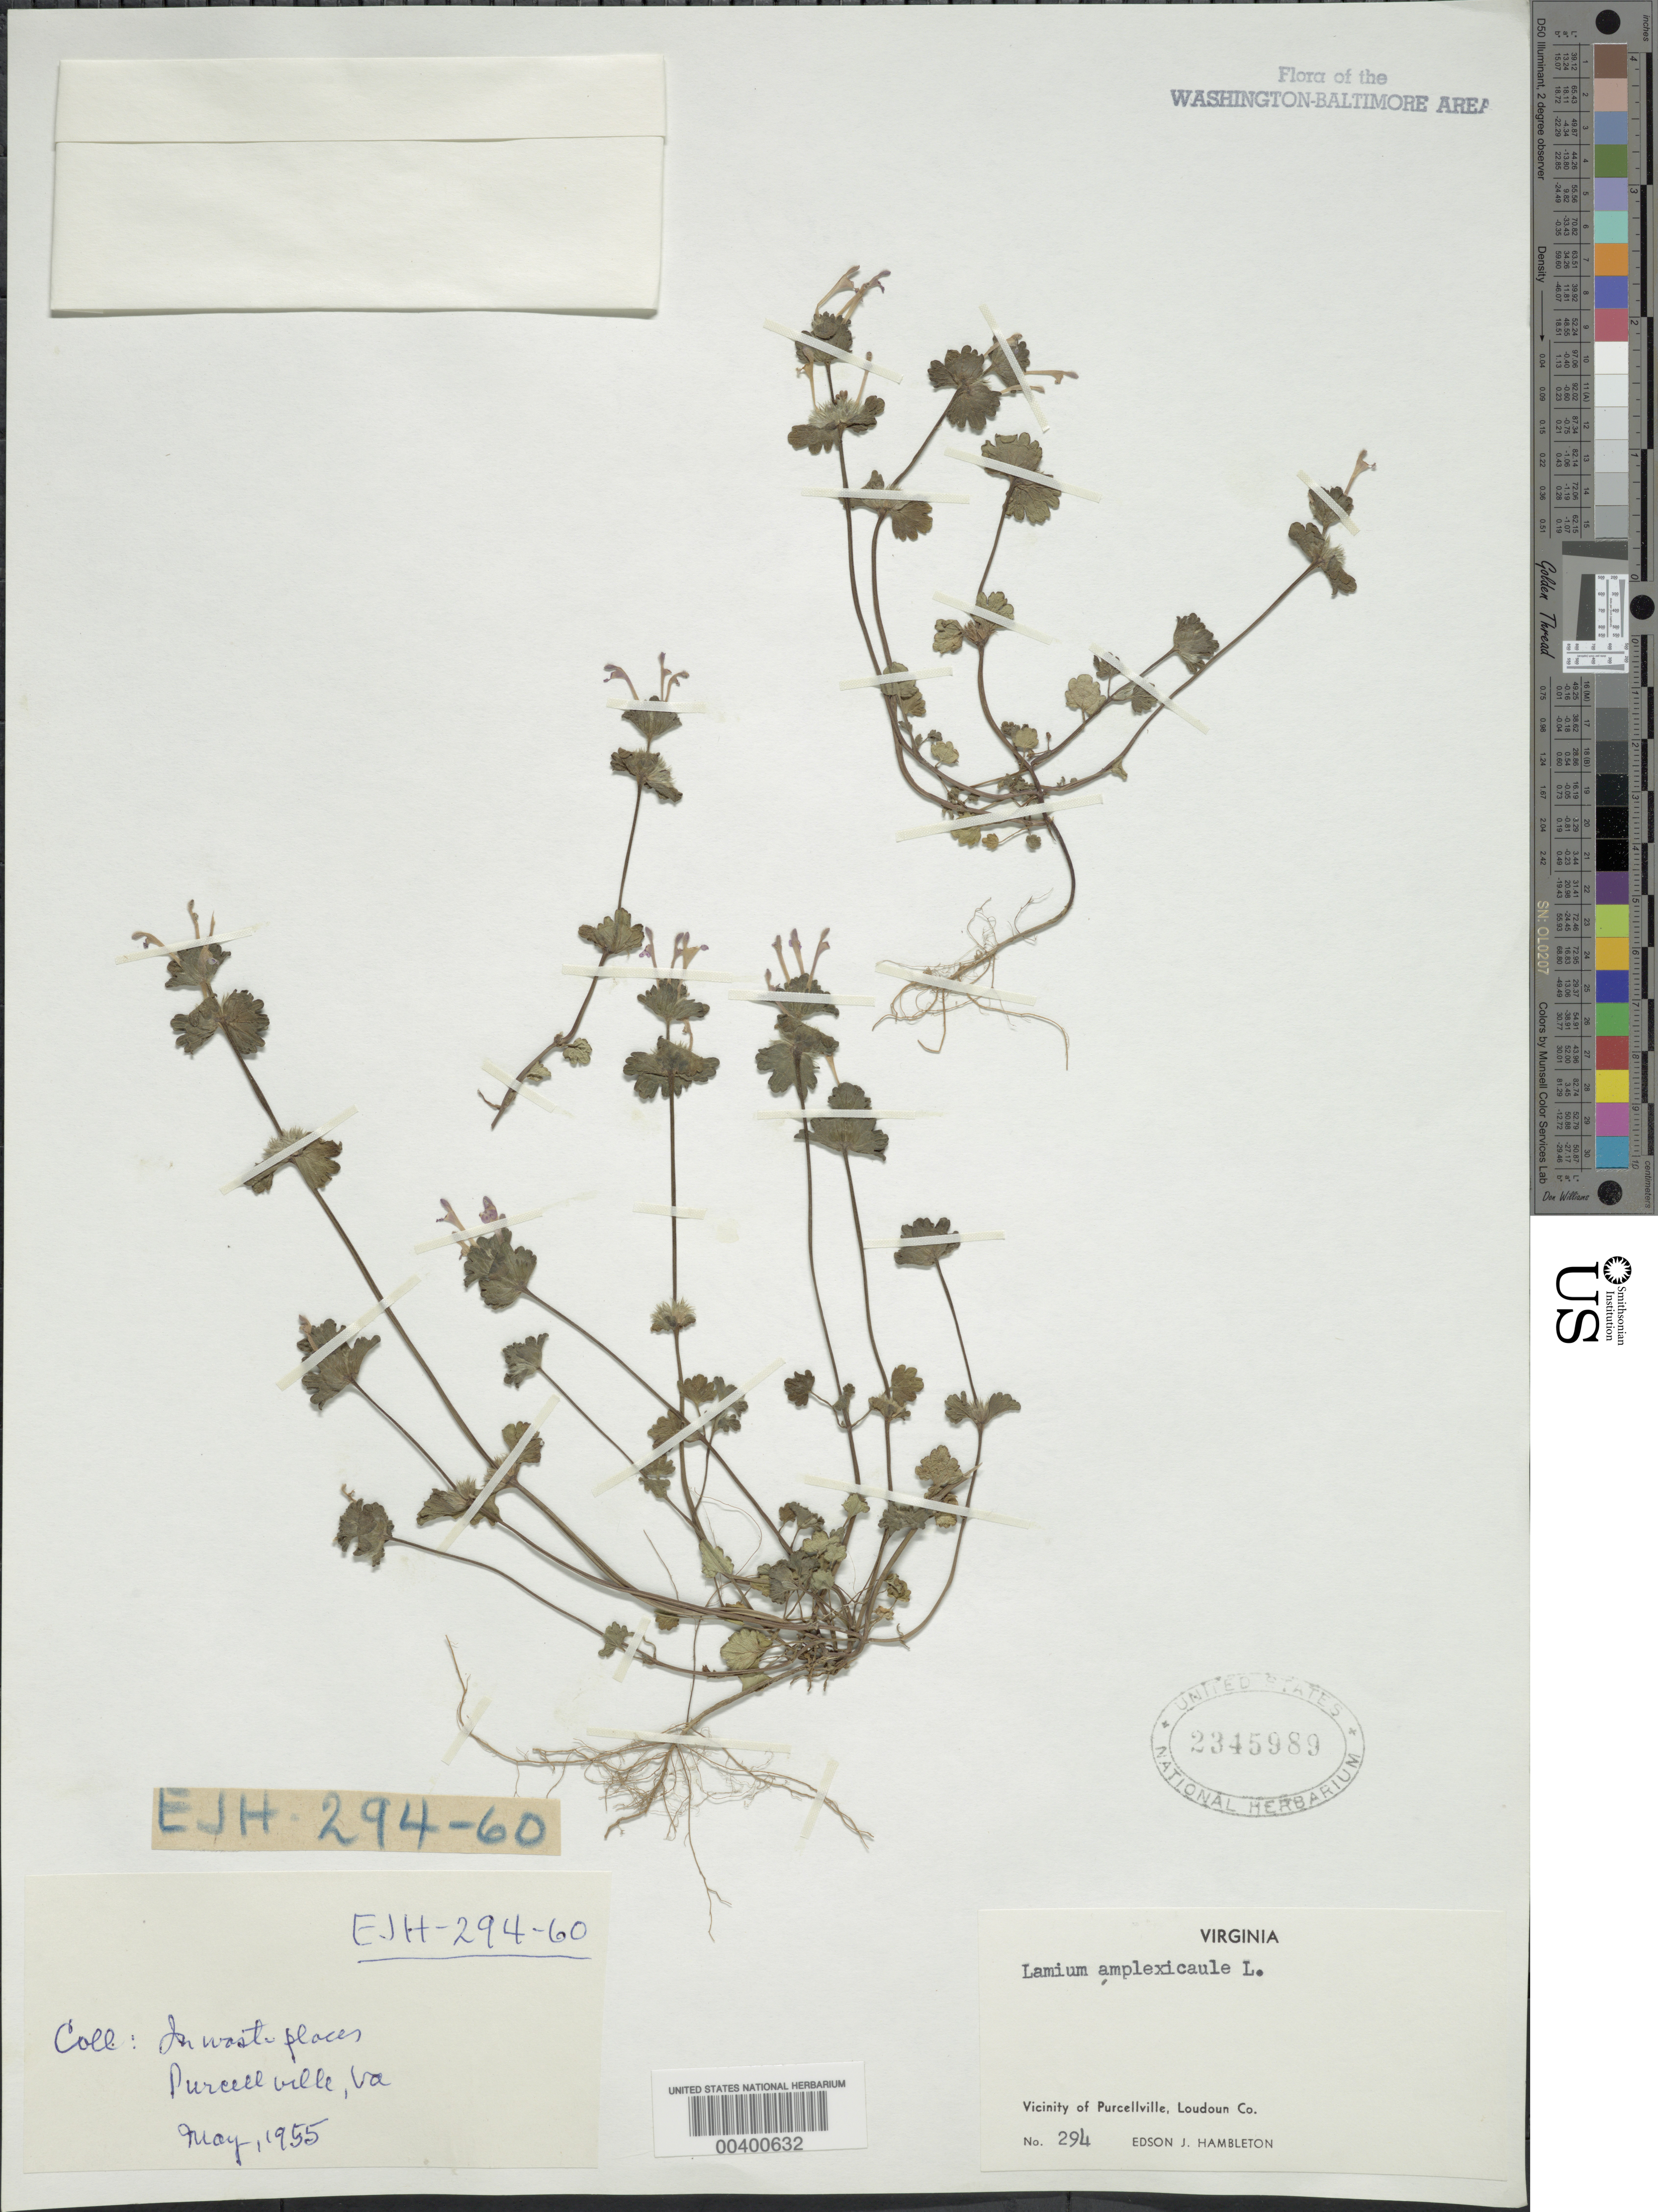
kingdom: Plantae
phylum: Tracheophyta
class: Magnoliopsida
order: Lamiales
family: Lamiaceae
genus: Lamium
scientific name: Lamium amplexicaule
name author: L.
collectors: E. Hambleton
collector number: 294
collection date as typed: May 1955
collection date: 1955-05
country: United States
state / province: Virginia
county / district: Loudoun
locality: Purcellville vicinity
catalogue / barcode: US 2345989